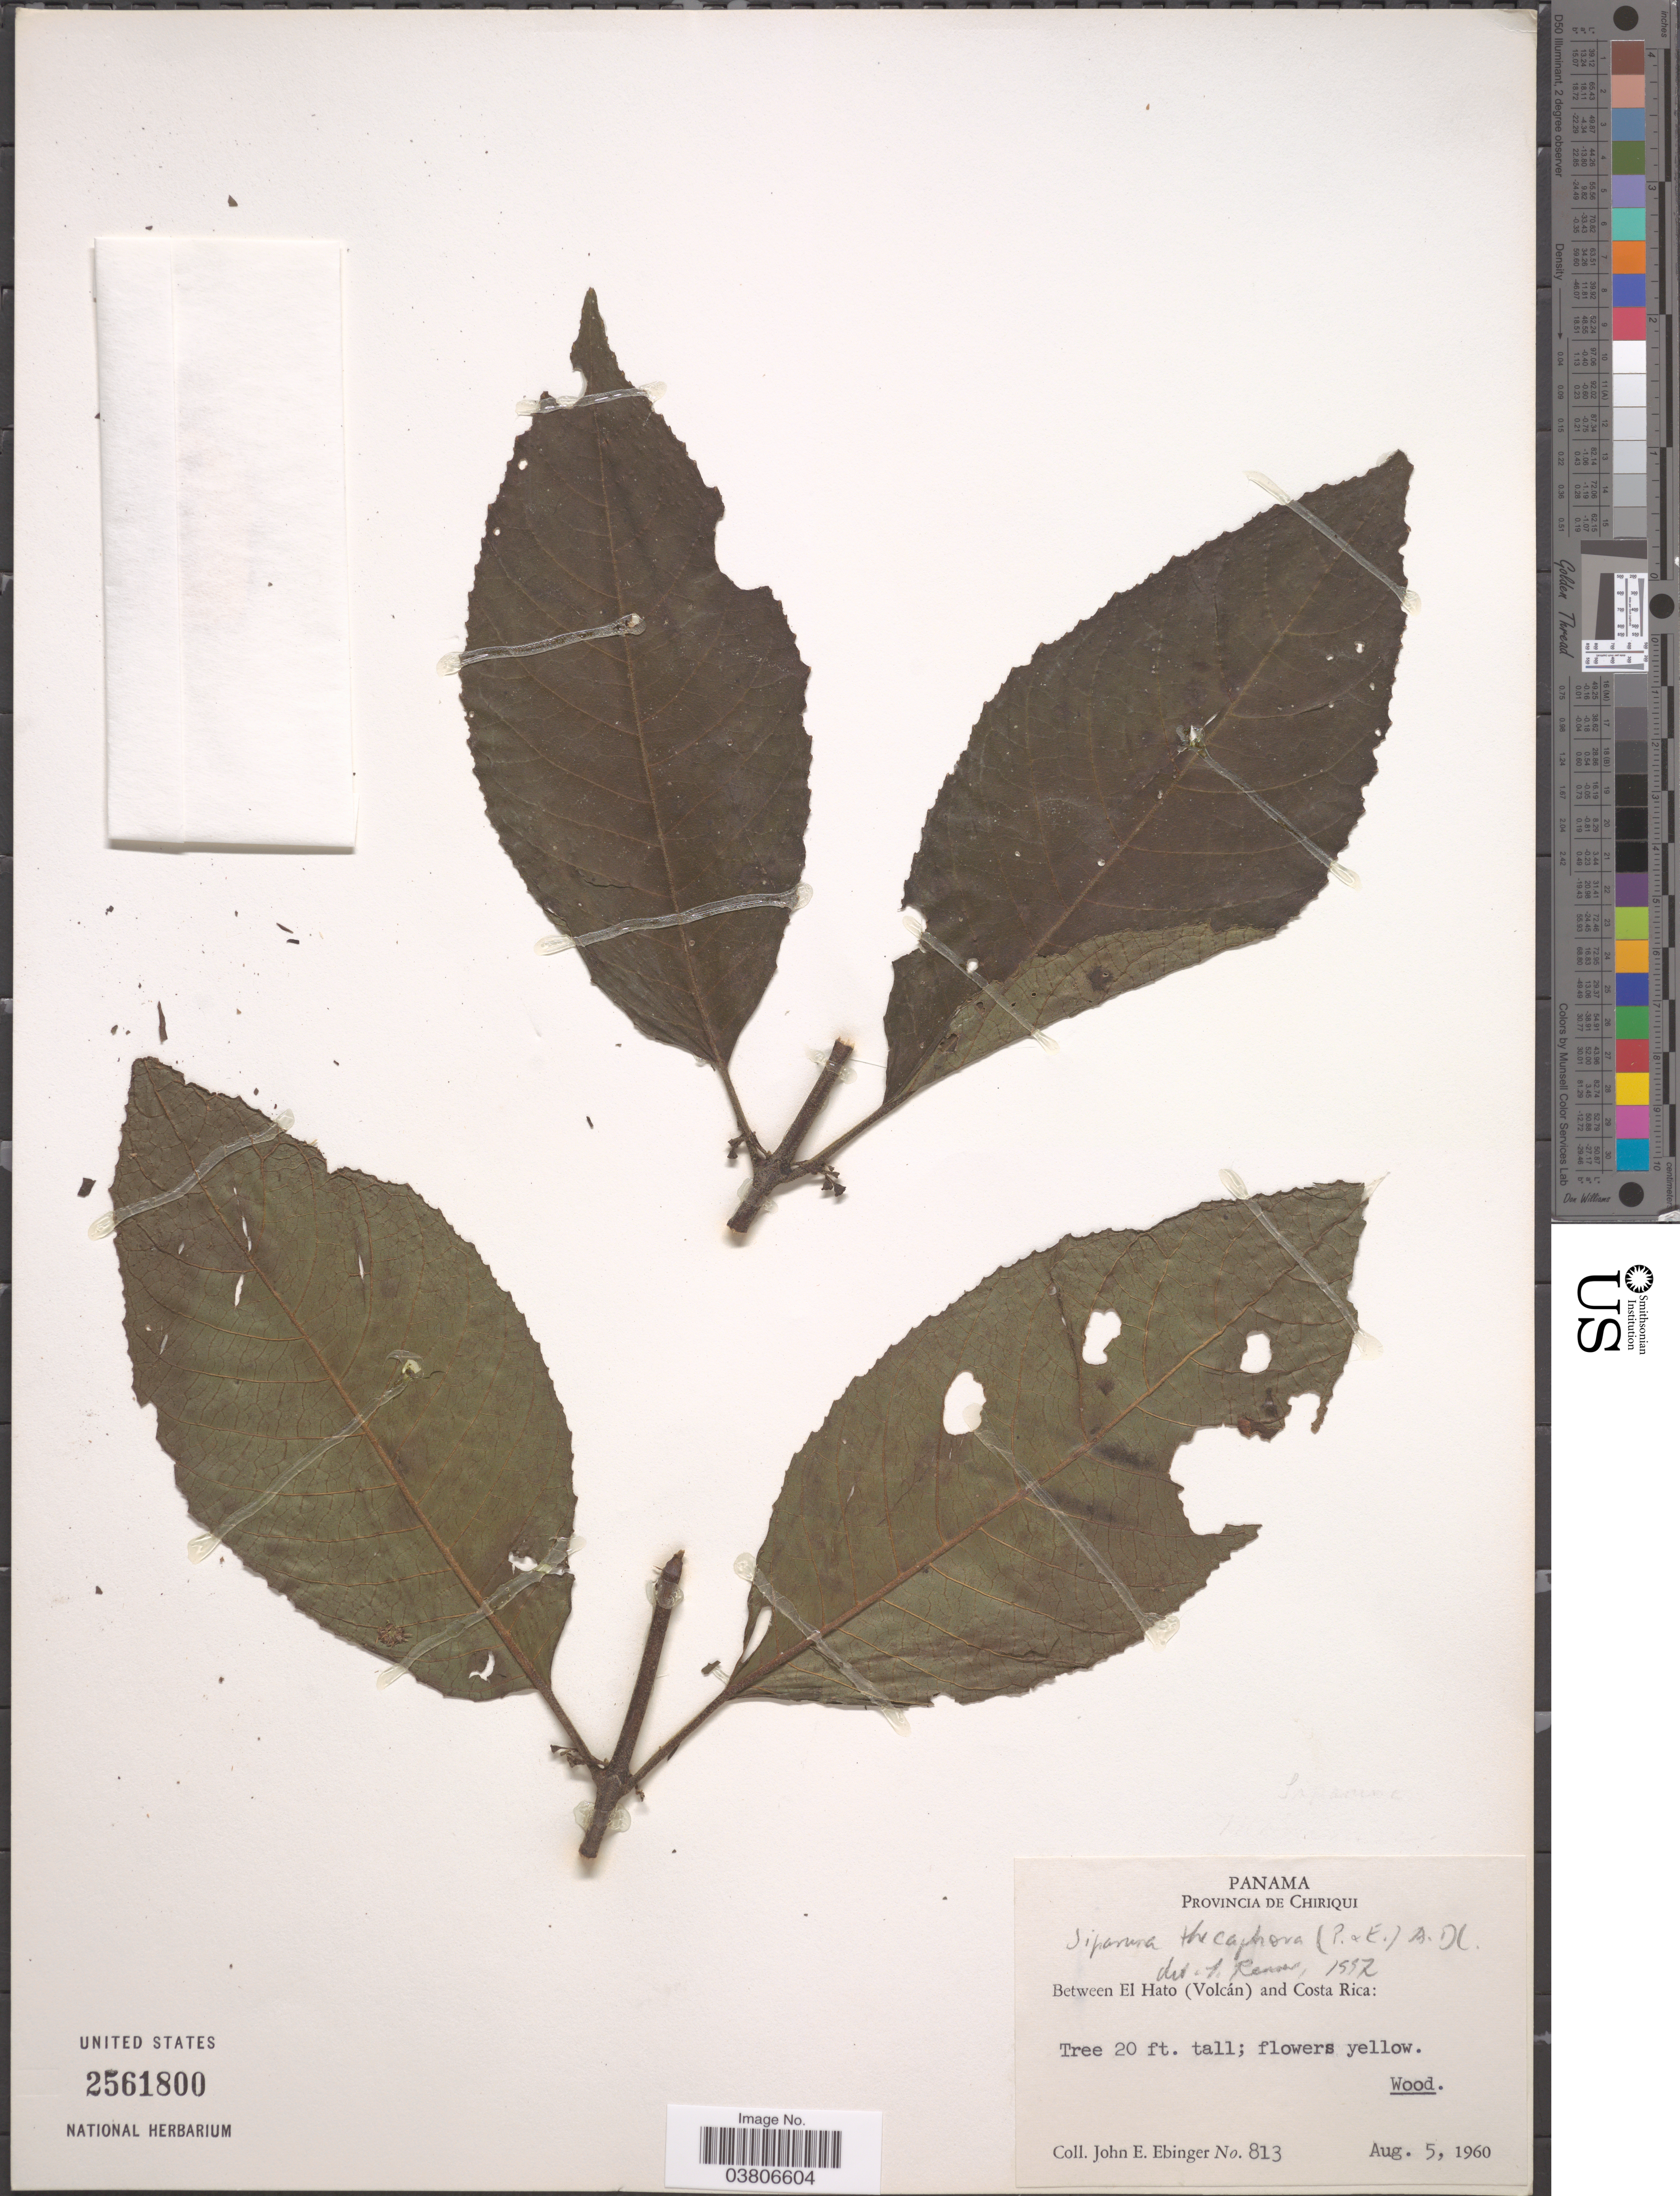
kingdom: Plantae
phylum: Tracheophyta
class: Magnoliopsida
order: Laurales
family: Siparunaceae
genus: Siparuna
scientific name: Siparuna thecaphora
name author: (Poepp. & Endl.) A. DC.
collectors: J. Ebinger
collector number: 813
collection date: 1960-08-05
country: Panama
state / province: Chiriqui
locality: Between El Hato (Volcán) and Costa Rica.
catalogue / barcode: US 2561800